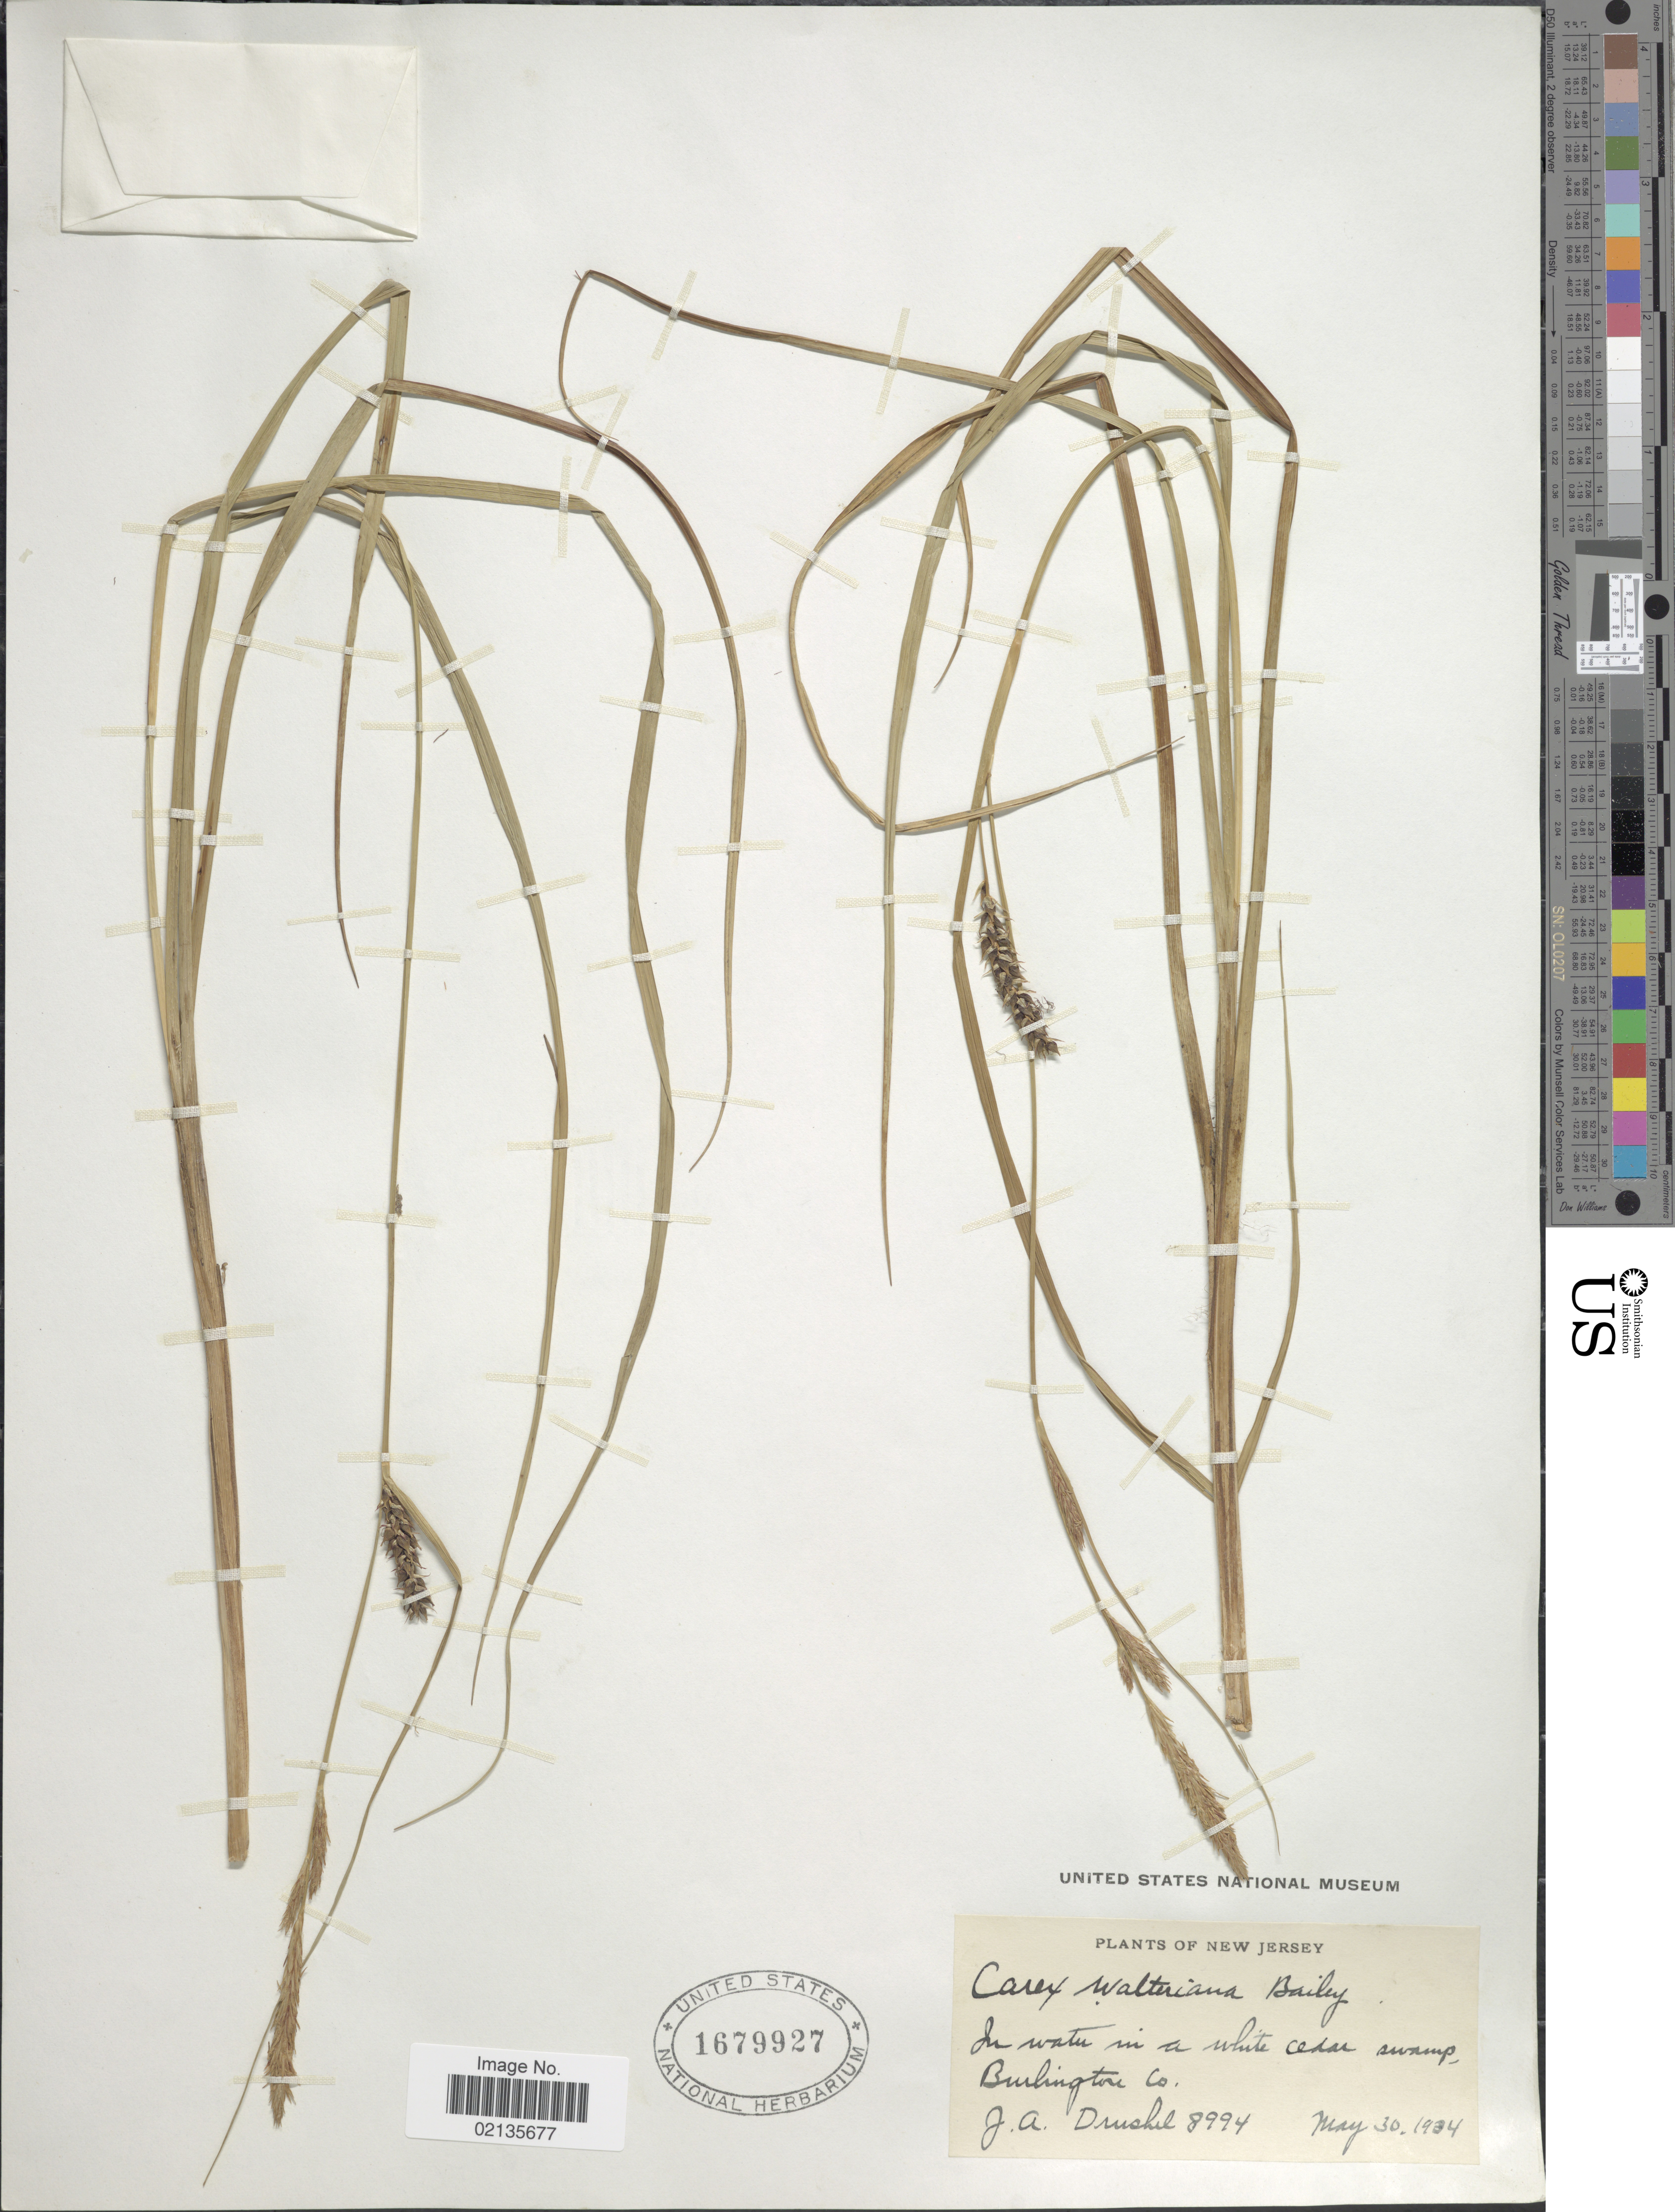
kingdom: Plantae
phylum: Tracheophyta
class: Liliopsida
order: Poales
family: Cyperaceae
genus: Carex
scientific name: Carex striata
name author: Michx.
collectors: J. A. Drushel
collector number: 8994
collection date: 1934-05-30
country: United States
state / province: New Jersey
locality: In water in a white cedar swamp, Burlington Co.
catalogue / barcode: US 1679927